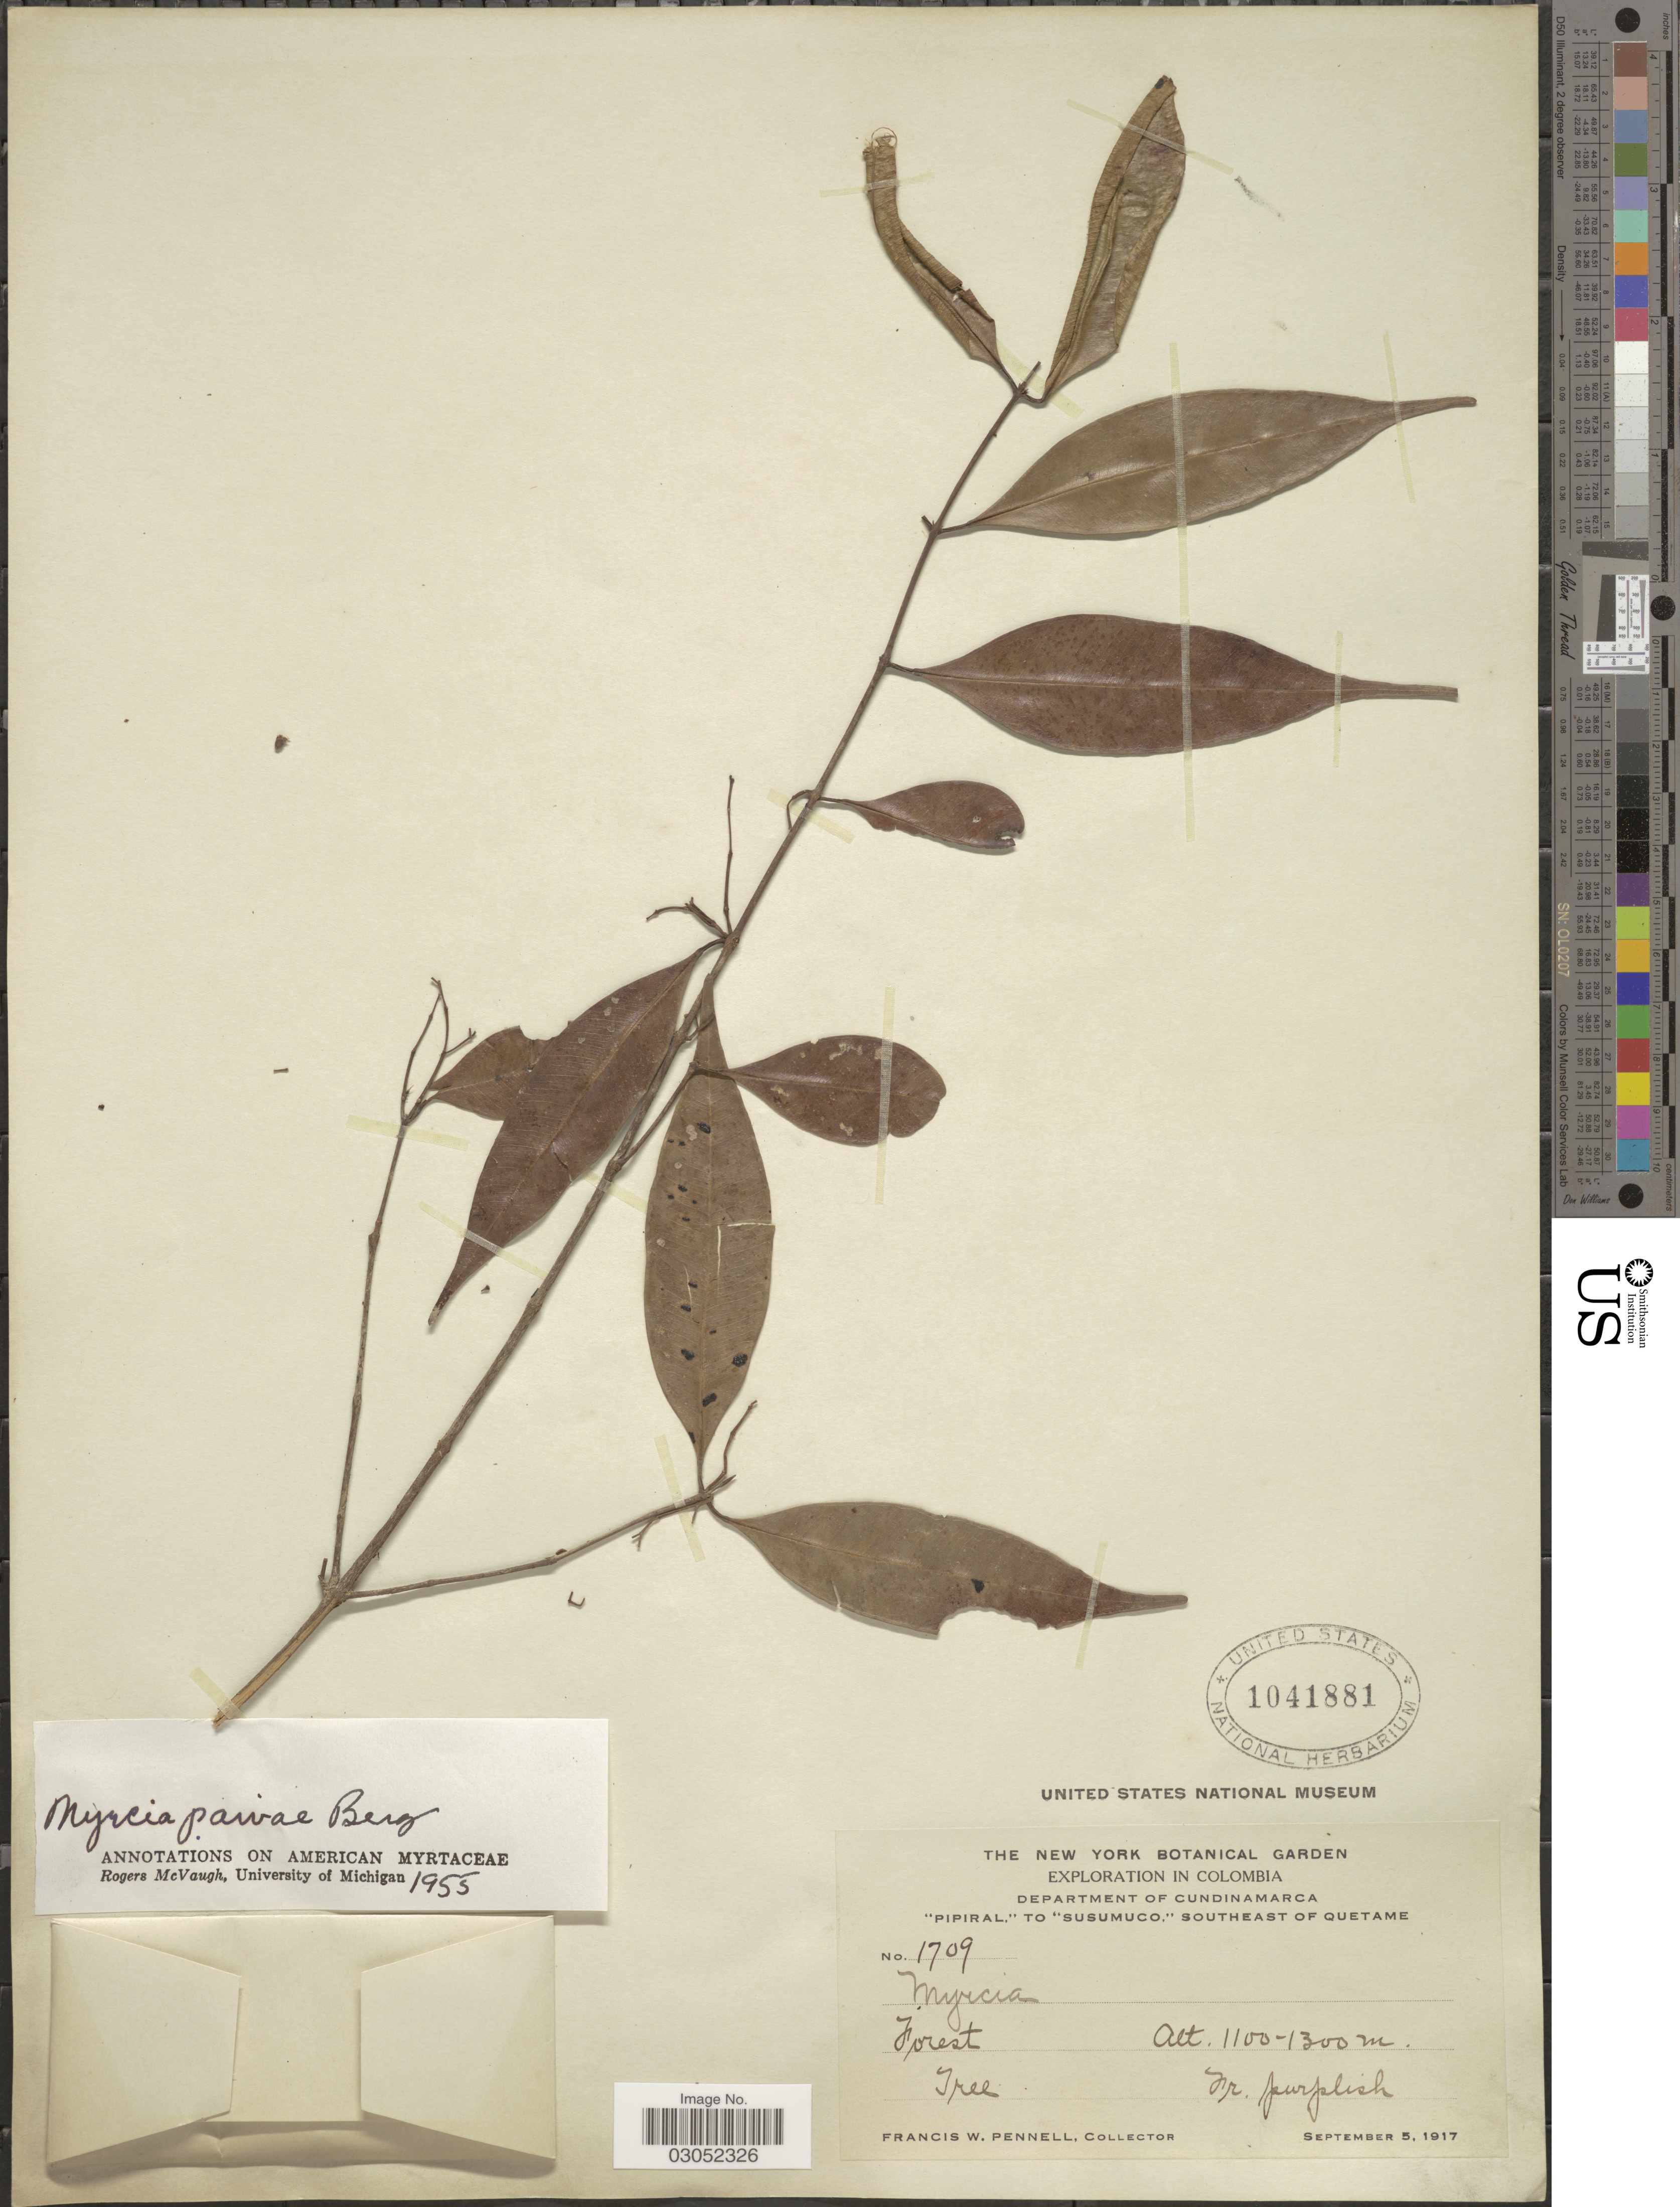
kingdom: Plantae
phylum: Tracheophyta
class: Magnoliopsida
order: Myrtales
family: Myrtaceae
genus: Myrcia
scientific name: Myrcia paivae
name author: O. Berg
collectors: F. W. Pennell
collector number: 1709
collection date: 1917-09-05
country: Colombia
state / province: Cundinamarca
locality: Department of Cundinamarca. "Pipiral," to "Susumuco," southeast of Quetame.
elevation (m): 1100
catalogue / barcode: US 1041881